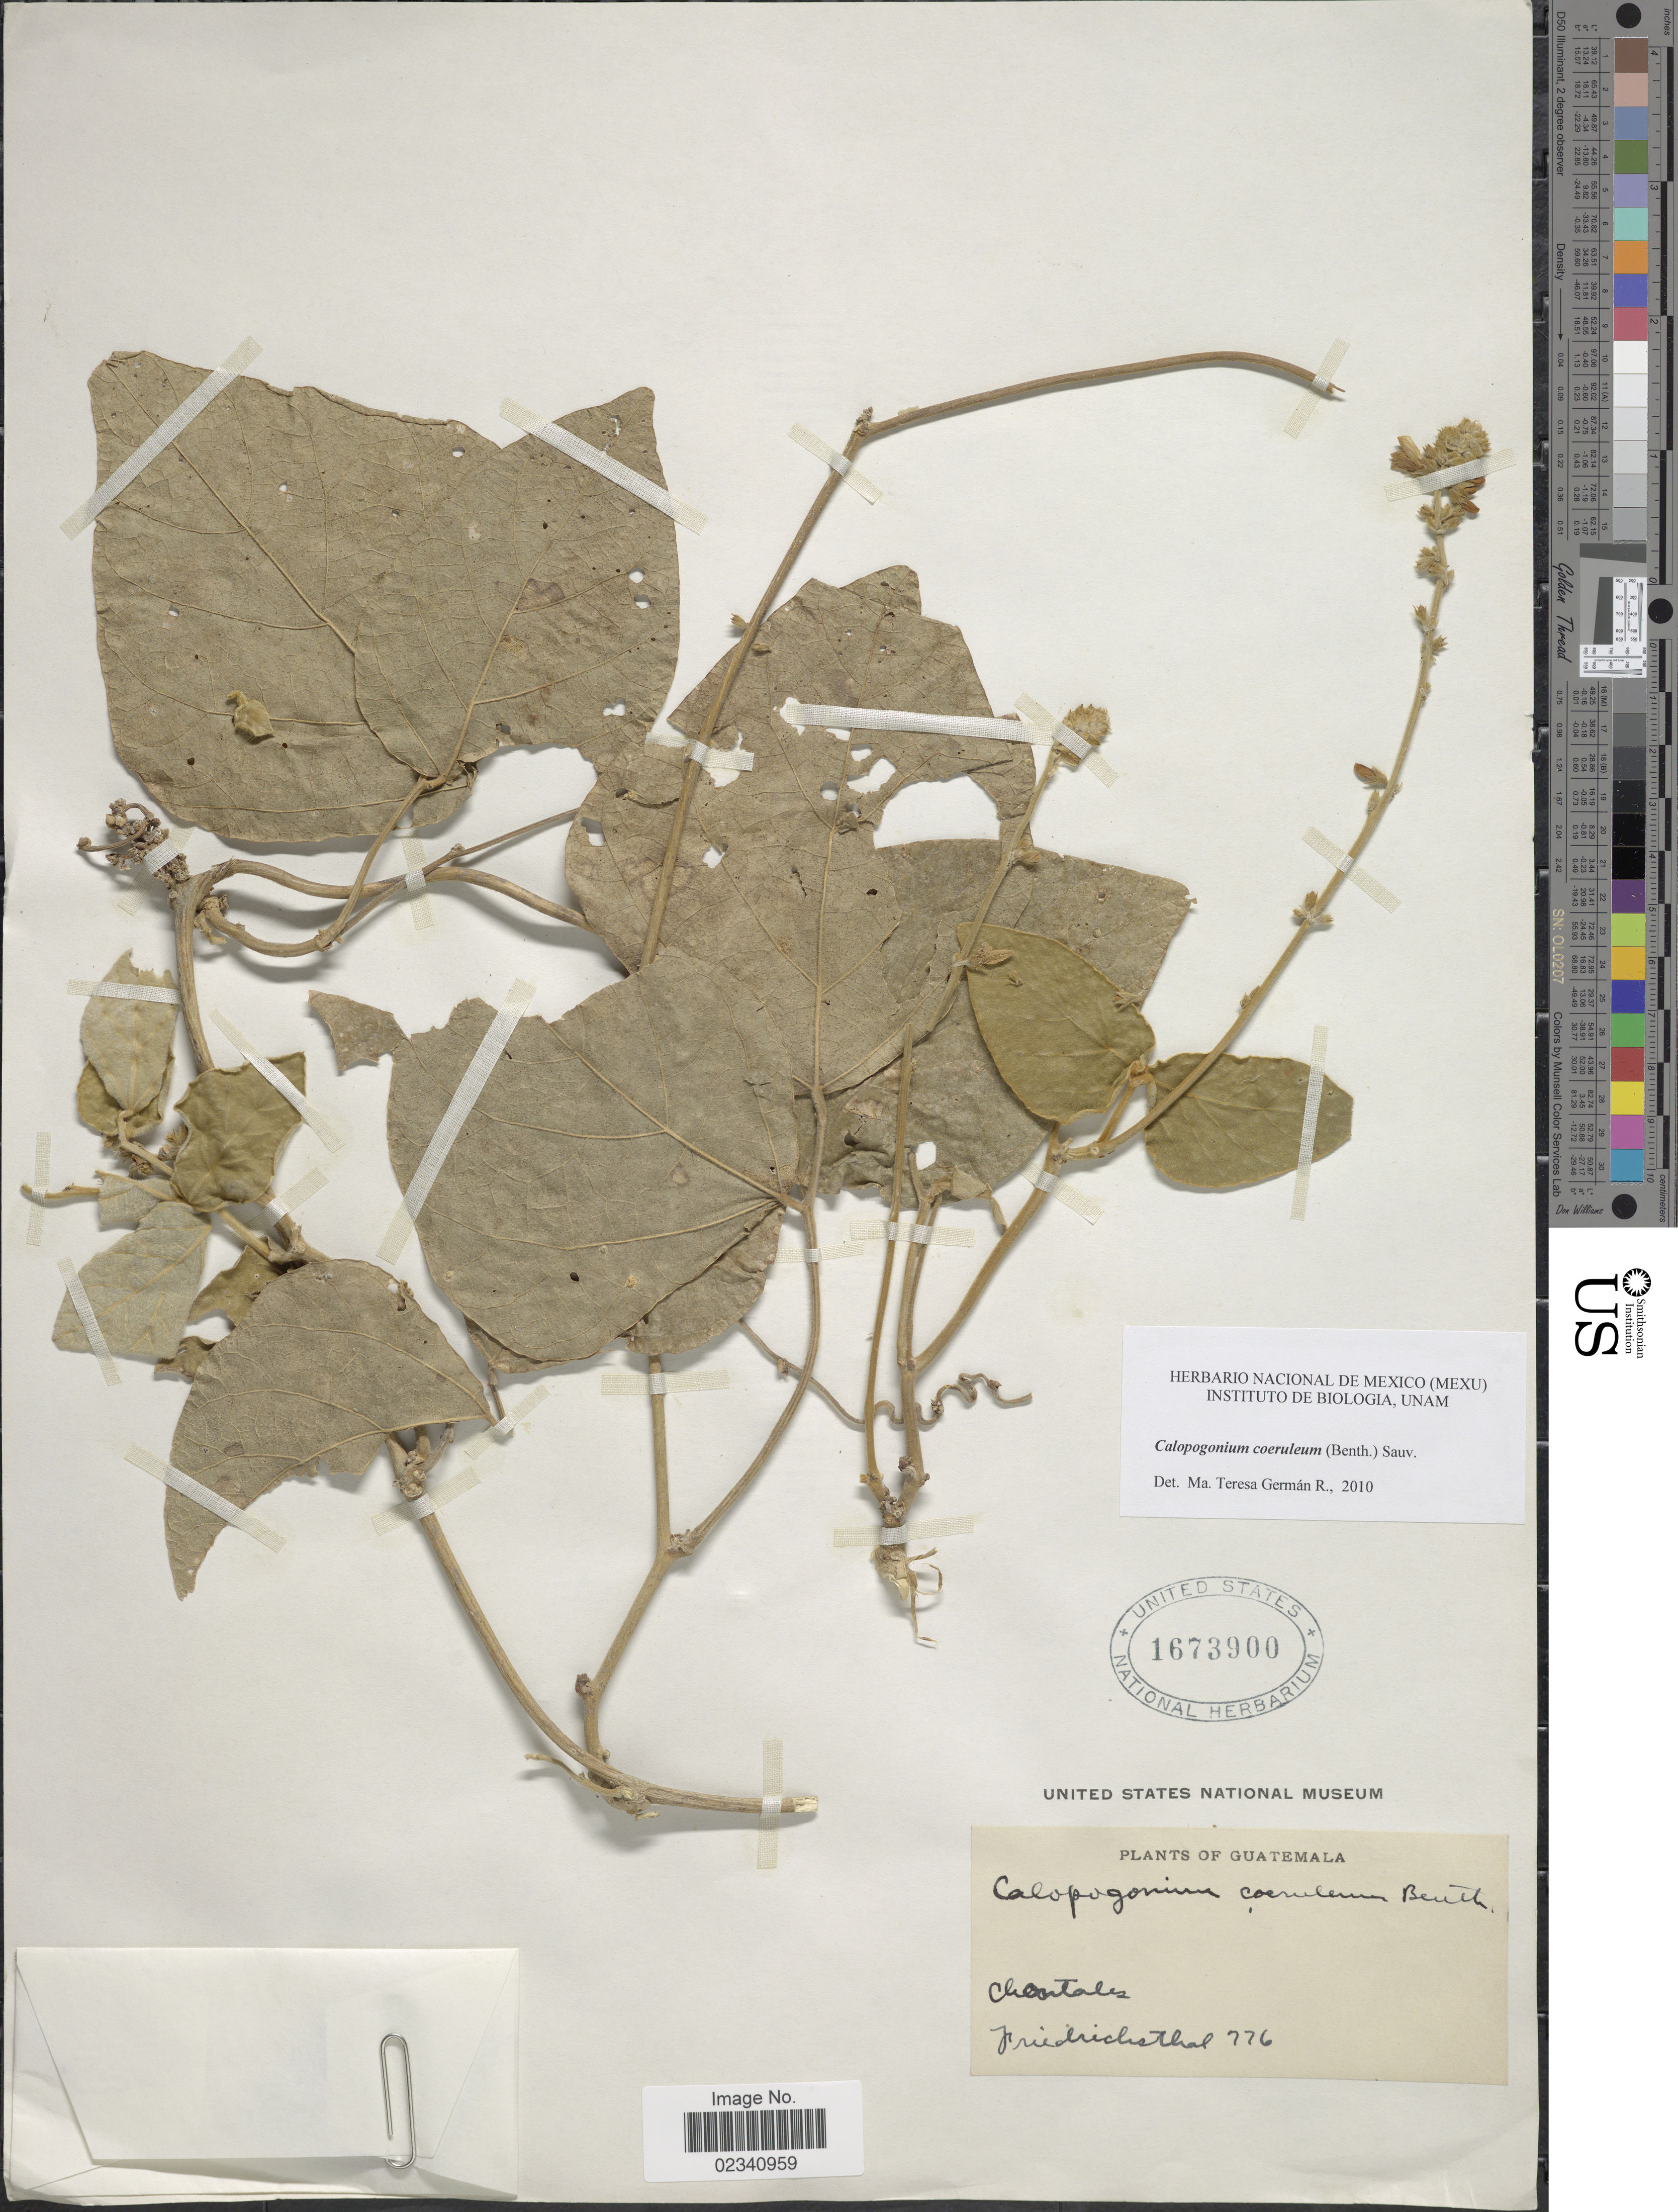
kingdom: Plantae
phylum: Tracheophyta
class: Magnoliopsida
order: Fabales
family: Fabaceae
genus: Calopogonium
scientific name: Calopogonium caeruleum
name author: (Benth.) C. Wright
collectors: Friedrichsthal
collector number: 776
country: Guatemala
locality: Chontales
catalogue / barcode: US 1673900